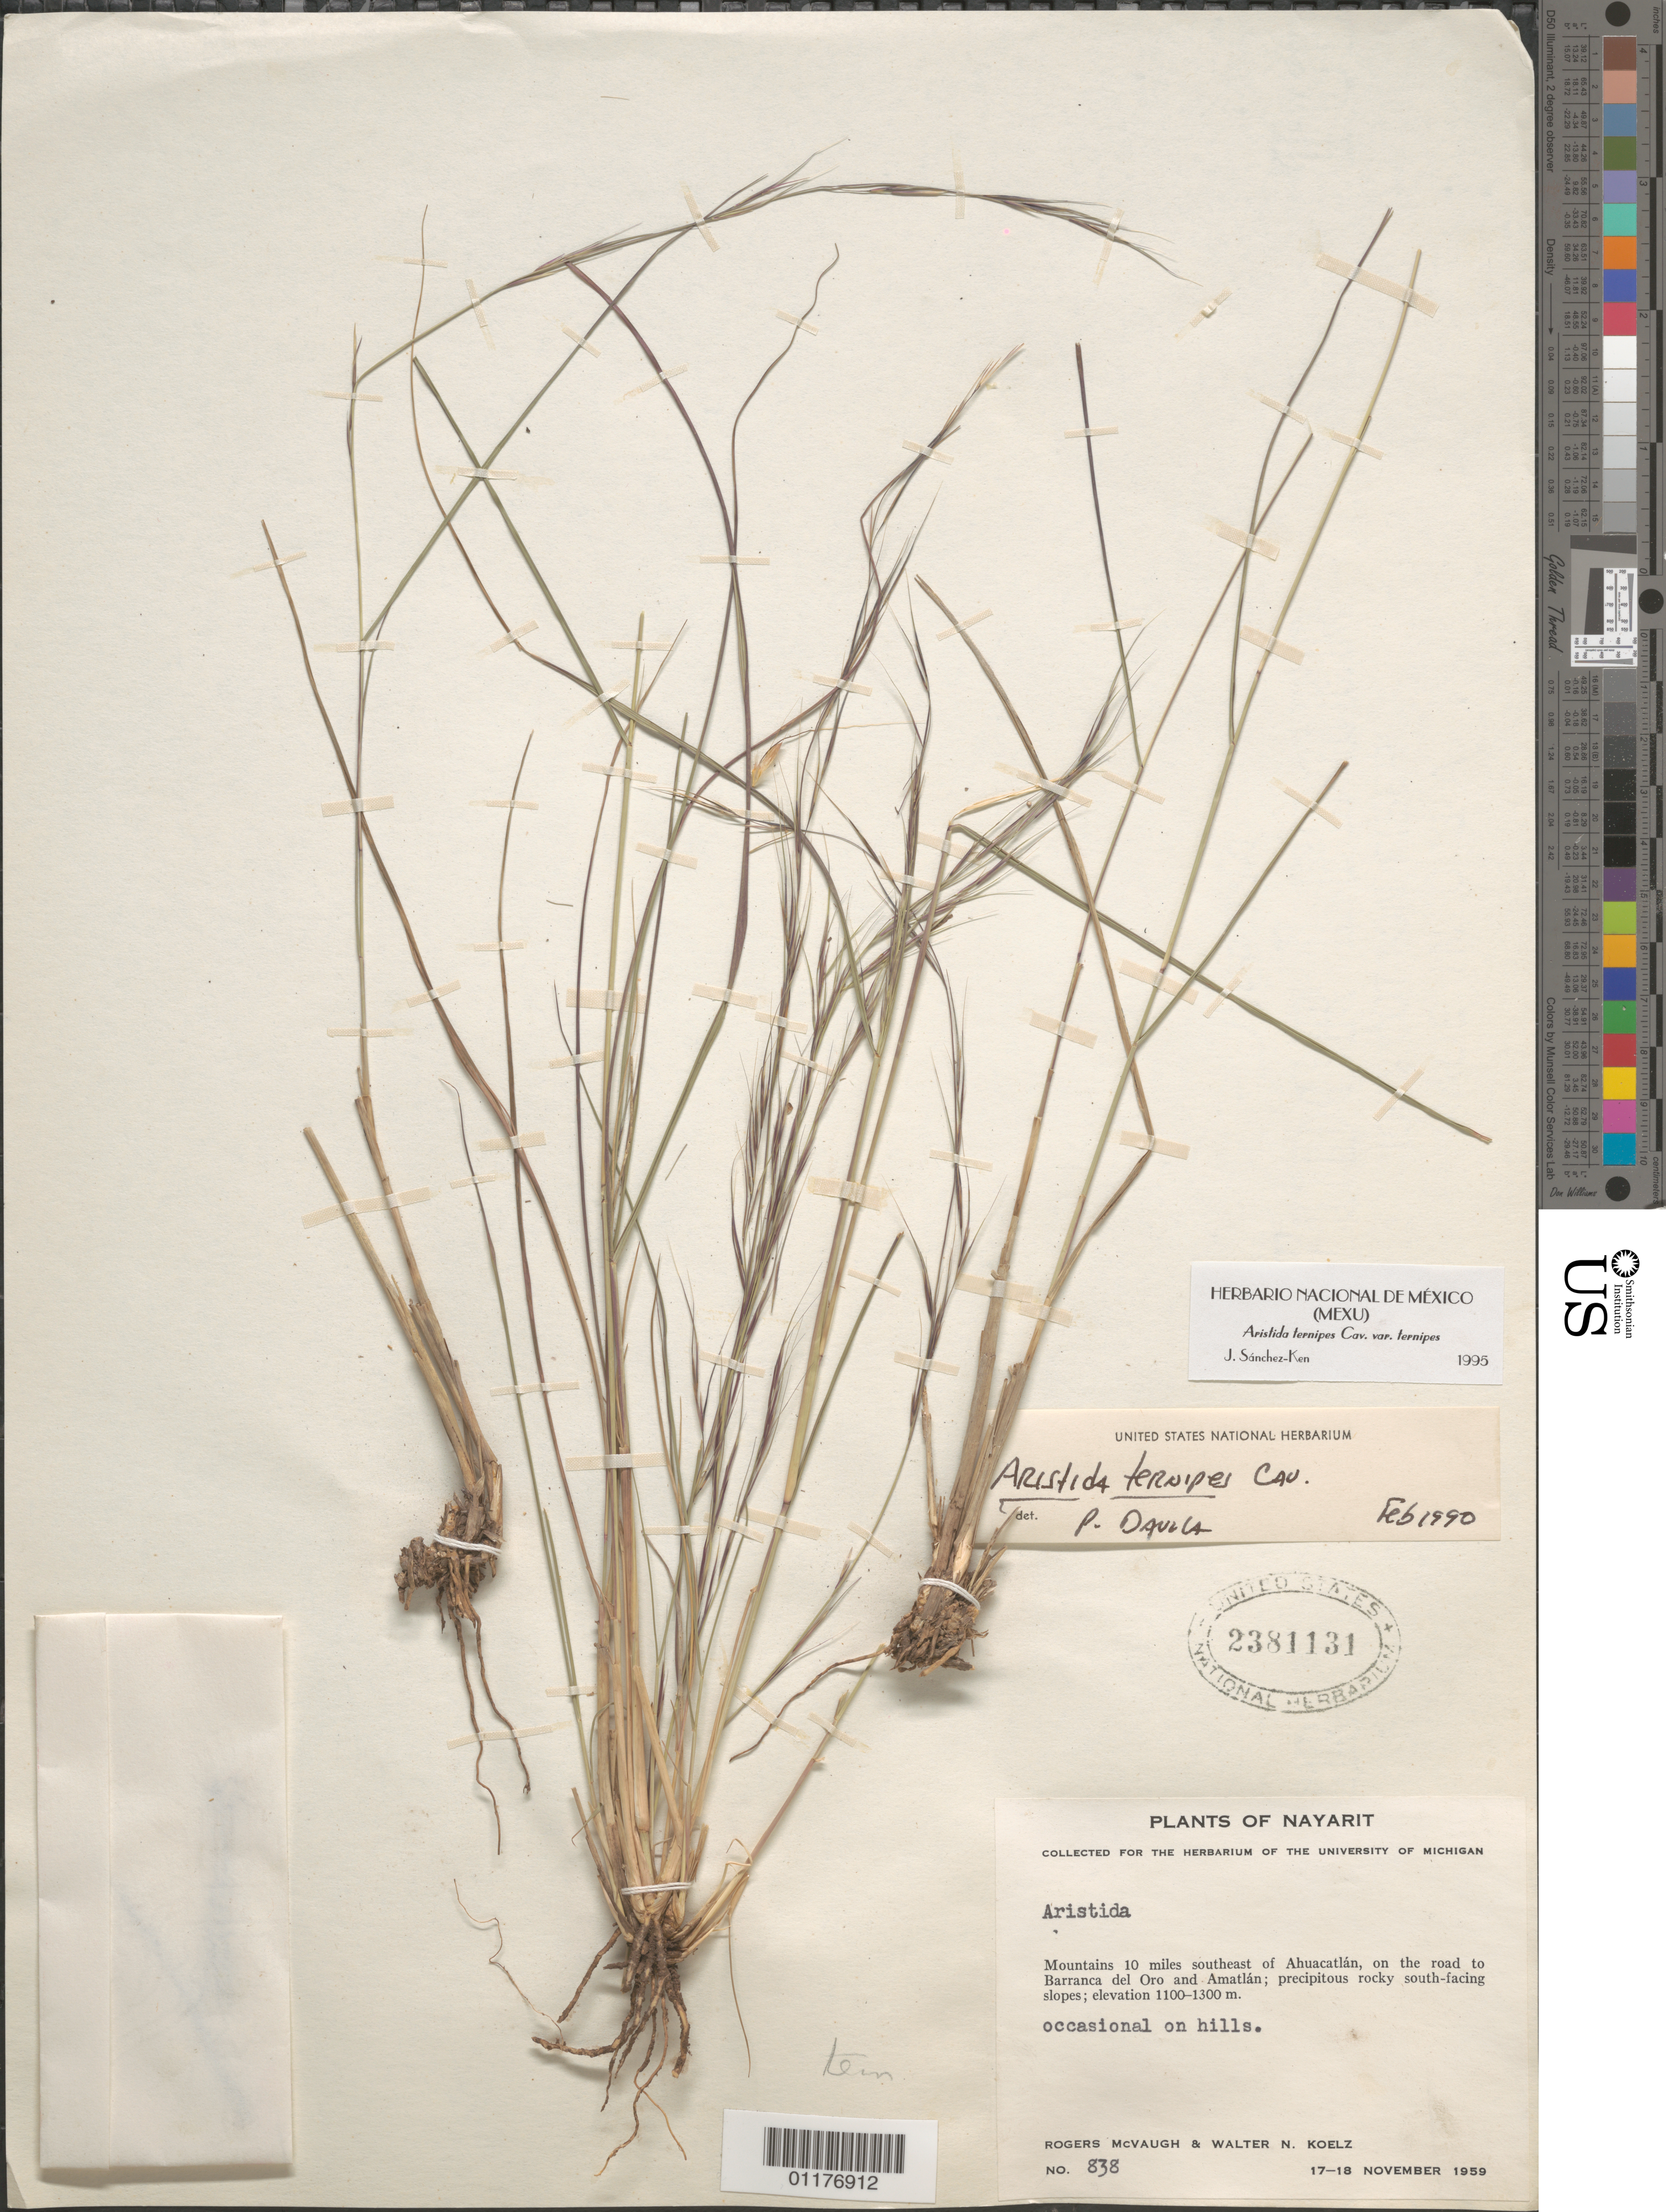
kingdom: Plantae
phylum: Tracheophyta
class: Liliopsida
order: Poales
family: Poaceae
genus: Aristida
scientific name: Aristida ternipes var. ternipes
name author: Cav.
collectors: R. McVaugh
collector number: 838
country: Mexico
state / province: Nayarit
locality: Mountains SE of Ahuacatlan, on the road to Barranca del Oro and Amatlan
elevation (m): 1100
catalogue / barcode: US 2381131